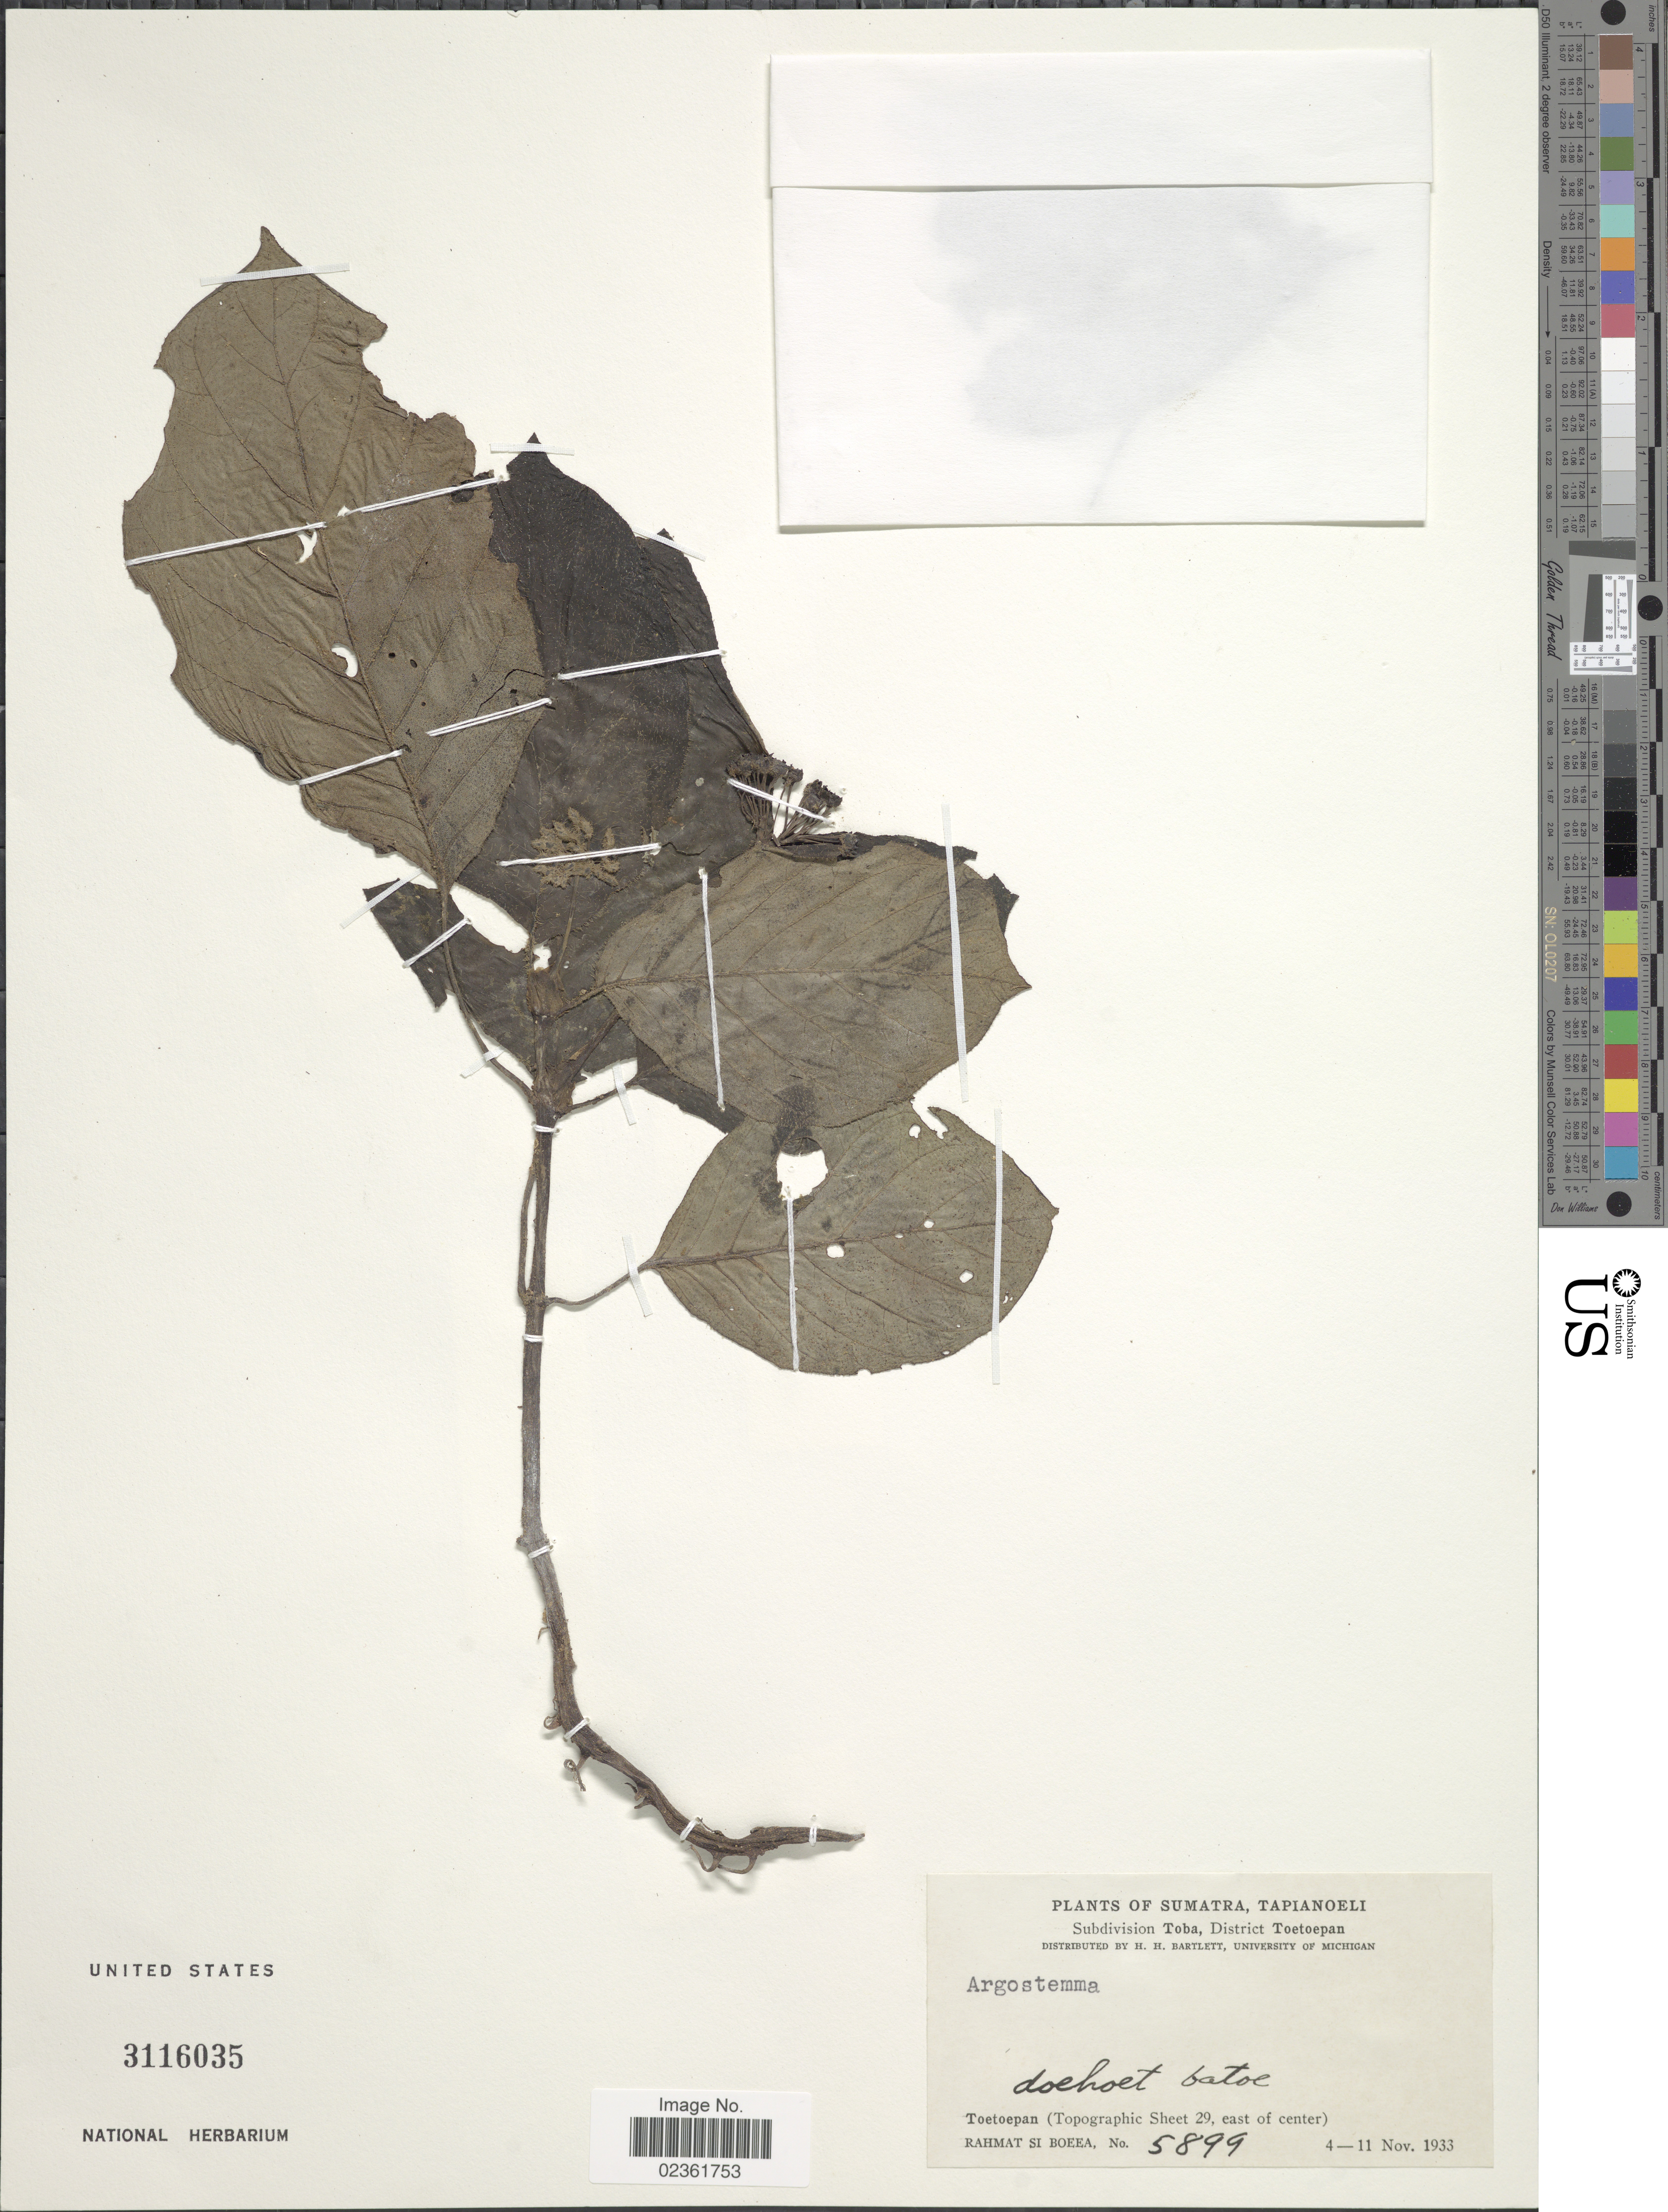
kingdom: Plantae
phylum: Tracheophyta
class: Magnoliopsida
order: Gentianales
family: Rubiaceae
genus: Argostemma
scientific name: Argostemma sp.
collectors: Rahmat Si Boeea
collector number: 5899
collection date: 1933-11-04/1933-11-11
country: Indonesia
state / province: Sumatra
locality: Tapianoeli, Toetoepan (Topographic Sheet 29, east of center).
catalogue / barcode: US 3116035